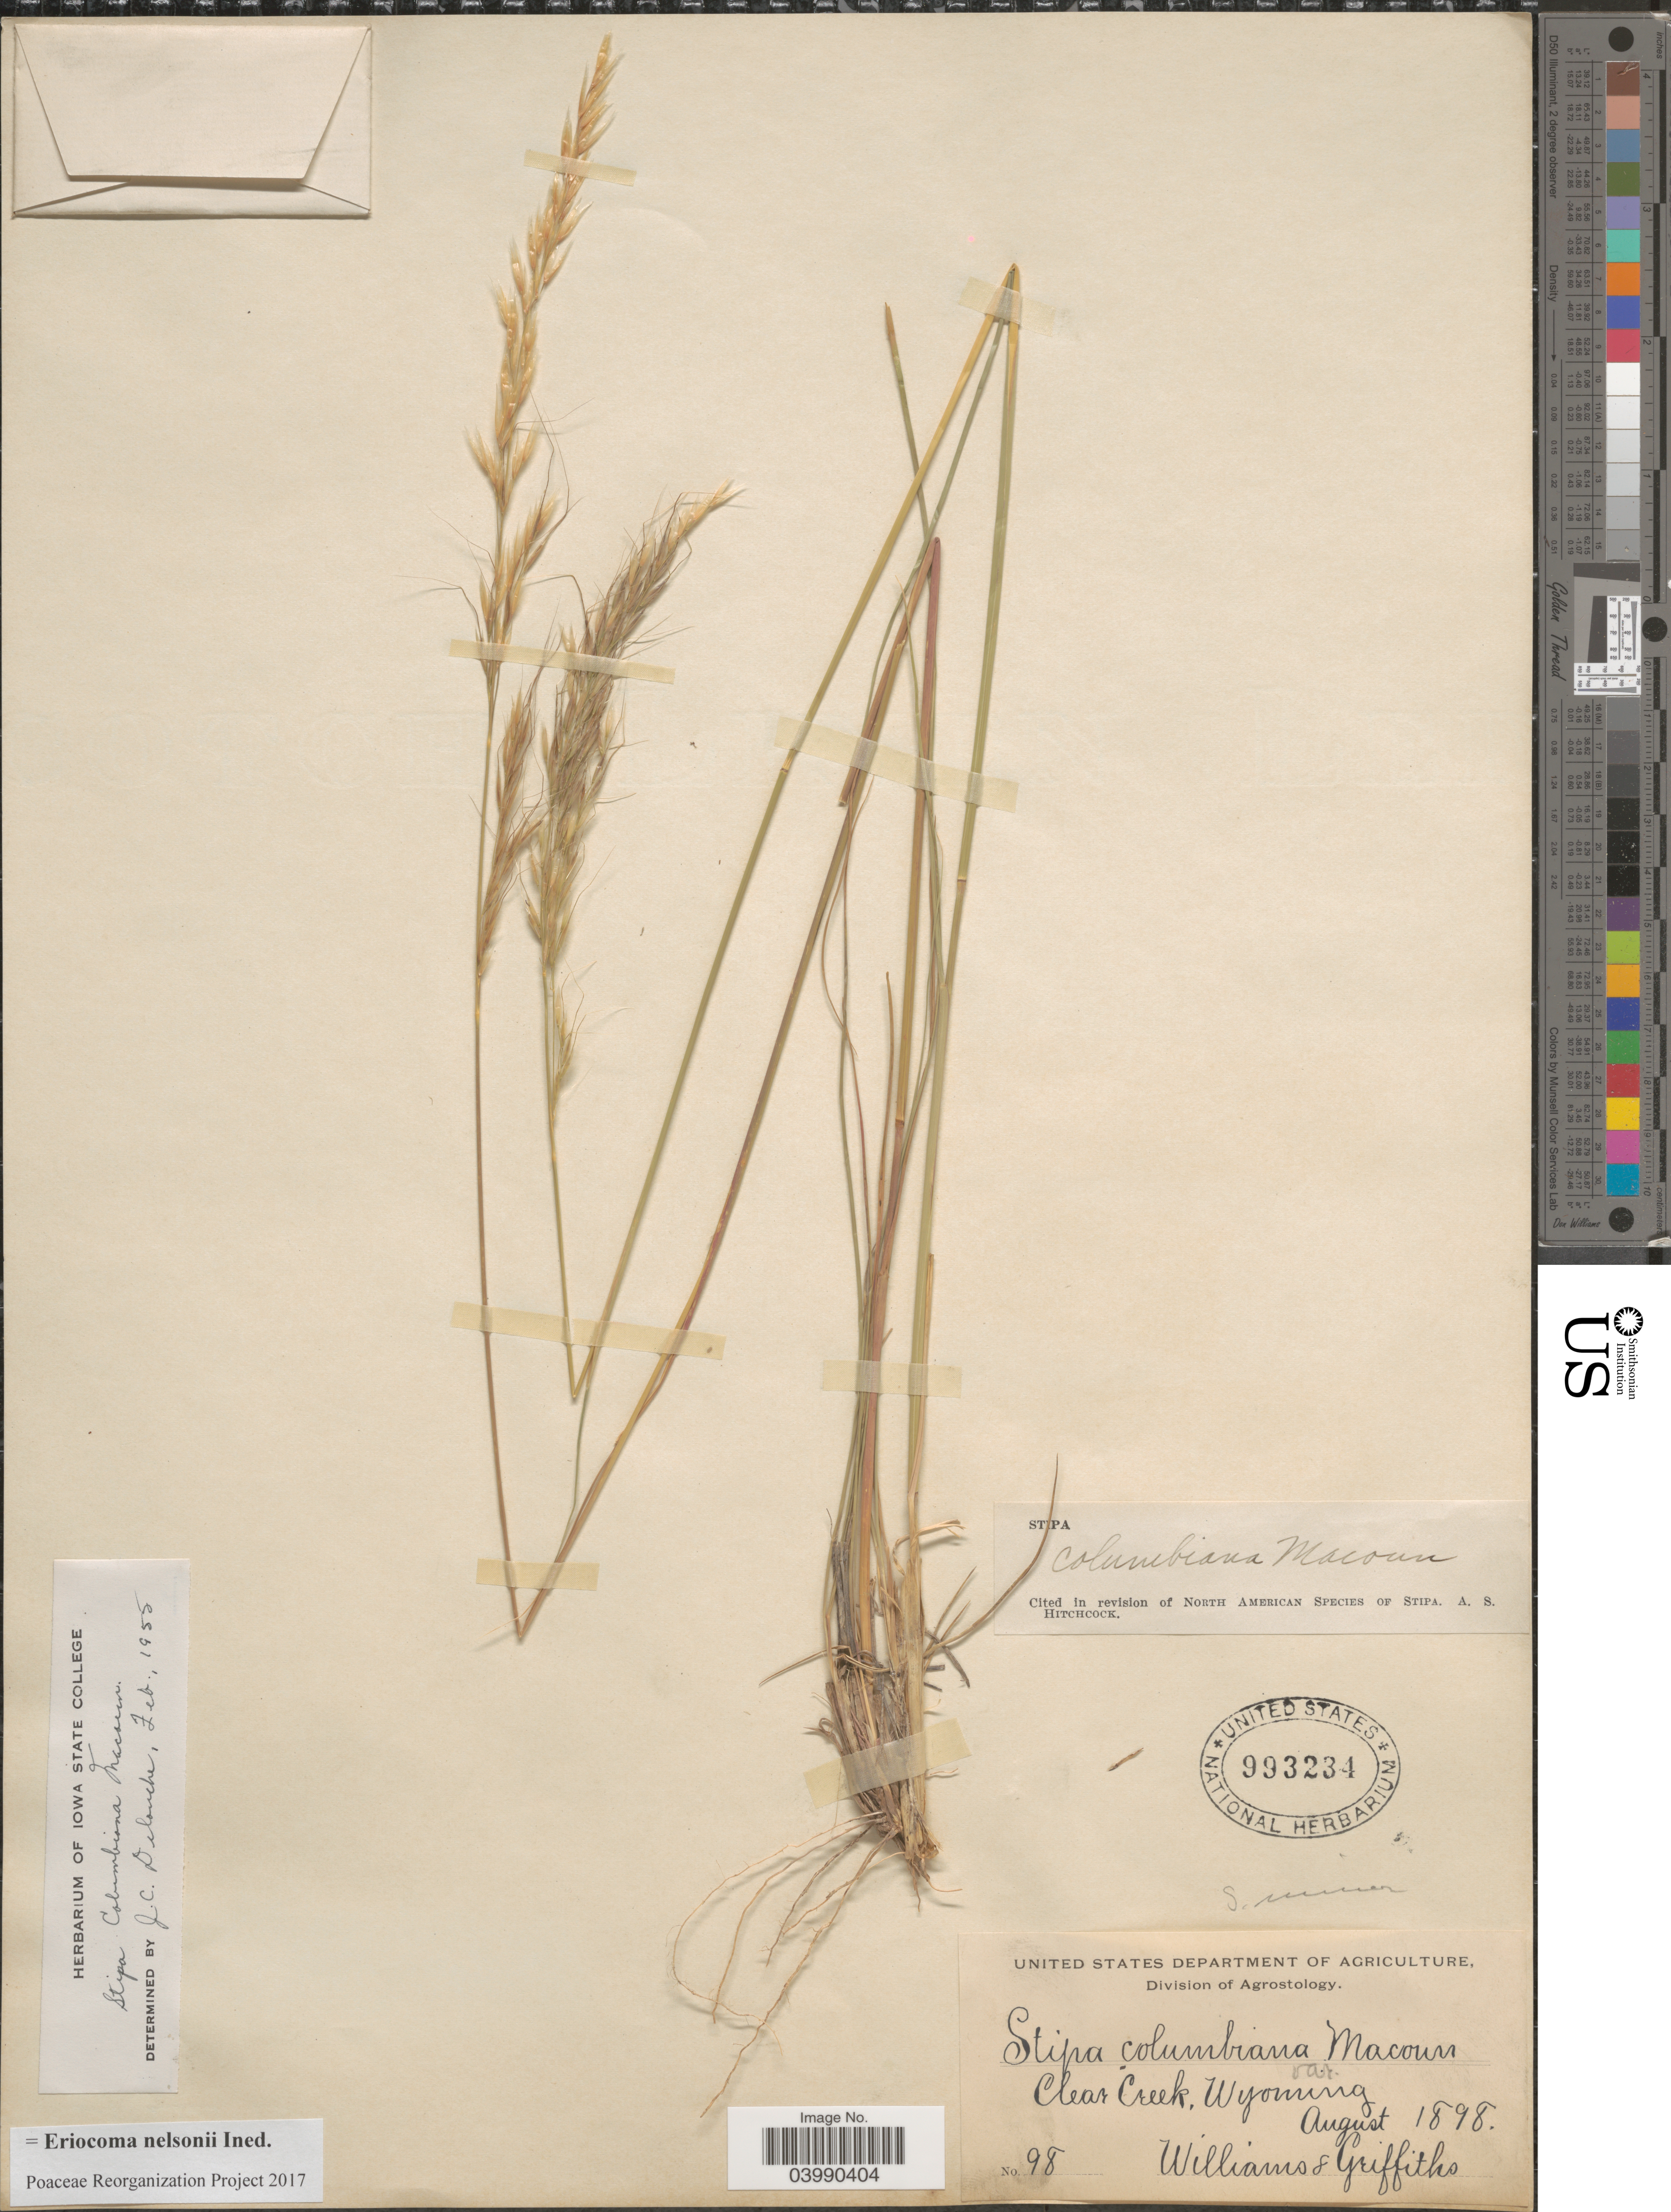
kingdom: Plantae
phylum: Tracheophyta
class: Liliopsida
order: Poales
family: Poaceae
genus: Eriocoma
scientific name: Eriocoma nelsonii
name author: (Scribn.) Romasch.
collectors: -- Williams & -- Griffiths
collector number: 98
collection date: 1898-08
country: United States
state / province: Wyoming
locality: Clear Creek.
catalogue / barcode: US 993234